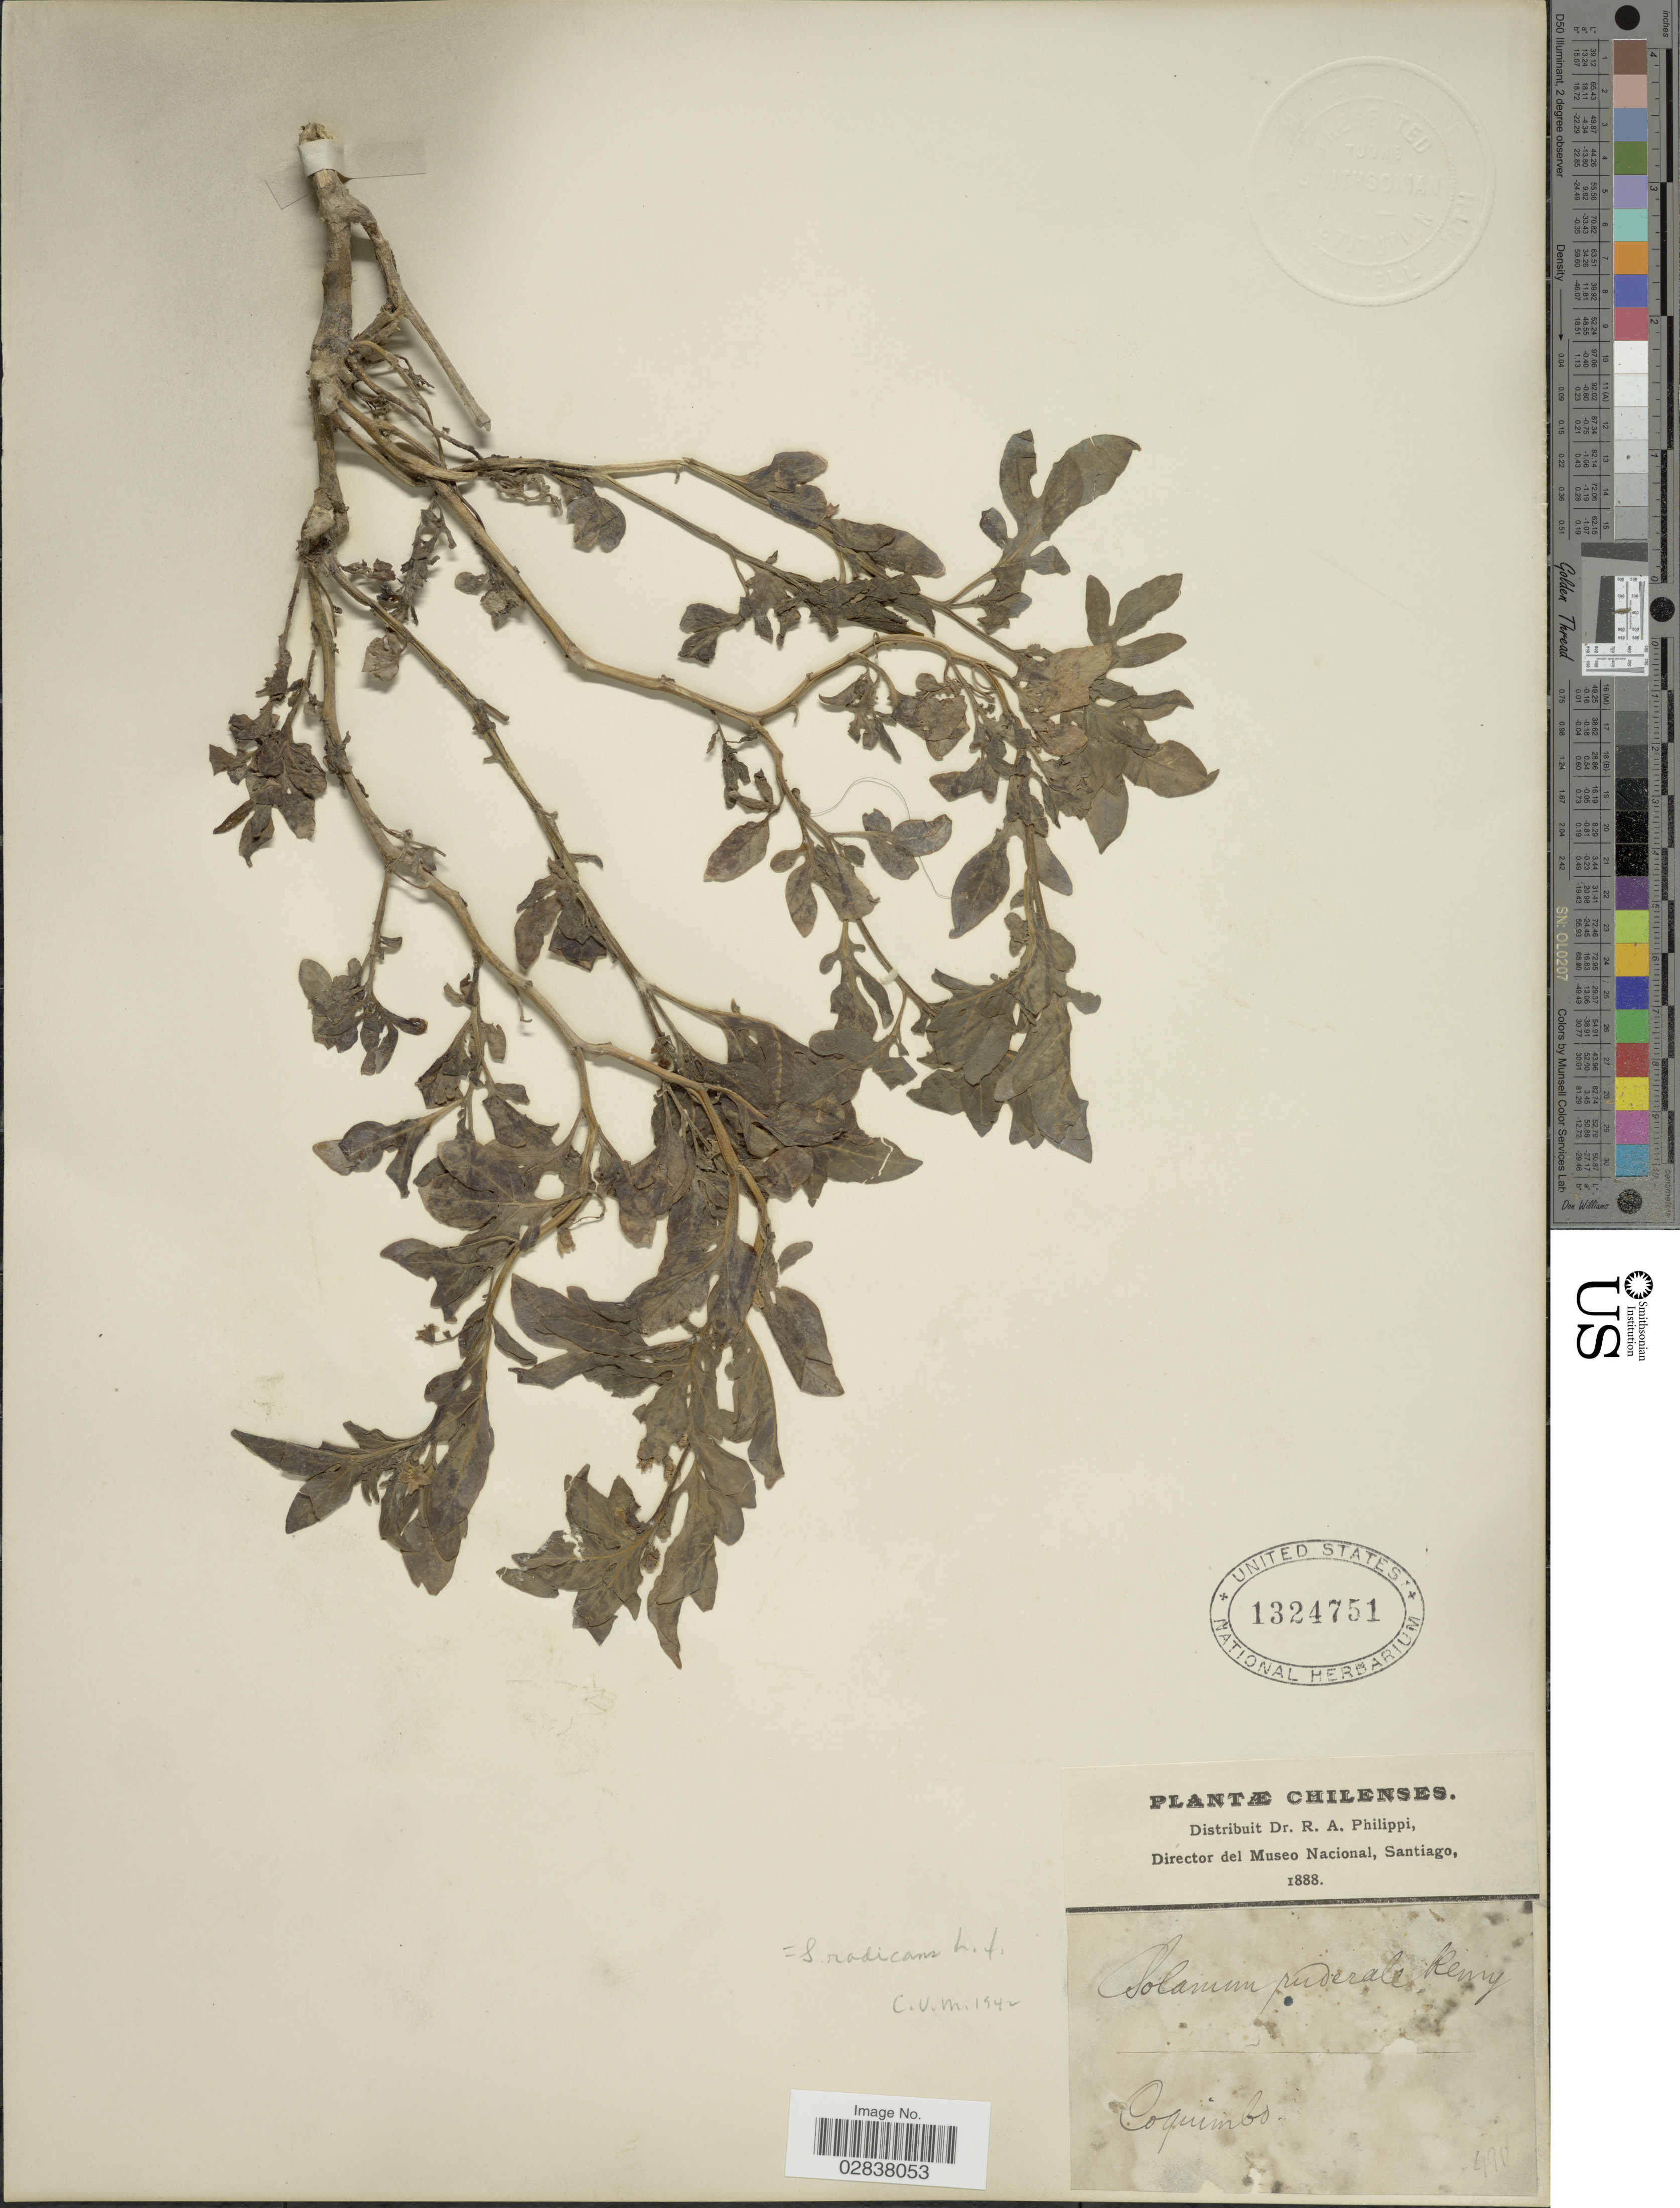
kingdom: Plantae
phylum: Tracheophyta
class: Magnoliopsida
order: Solanales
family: Solanaceae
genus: Solanum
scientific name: Solanum radicans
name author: L. f.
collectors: R. A. Philippi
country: Chile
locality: Coquimbo.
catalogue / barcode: US 1324751